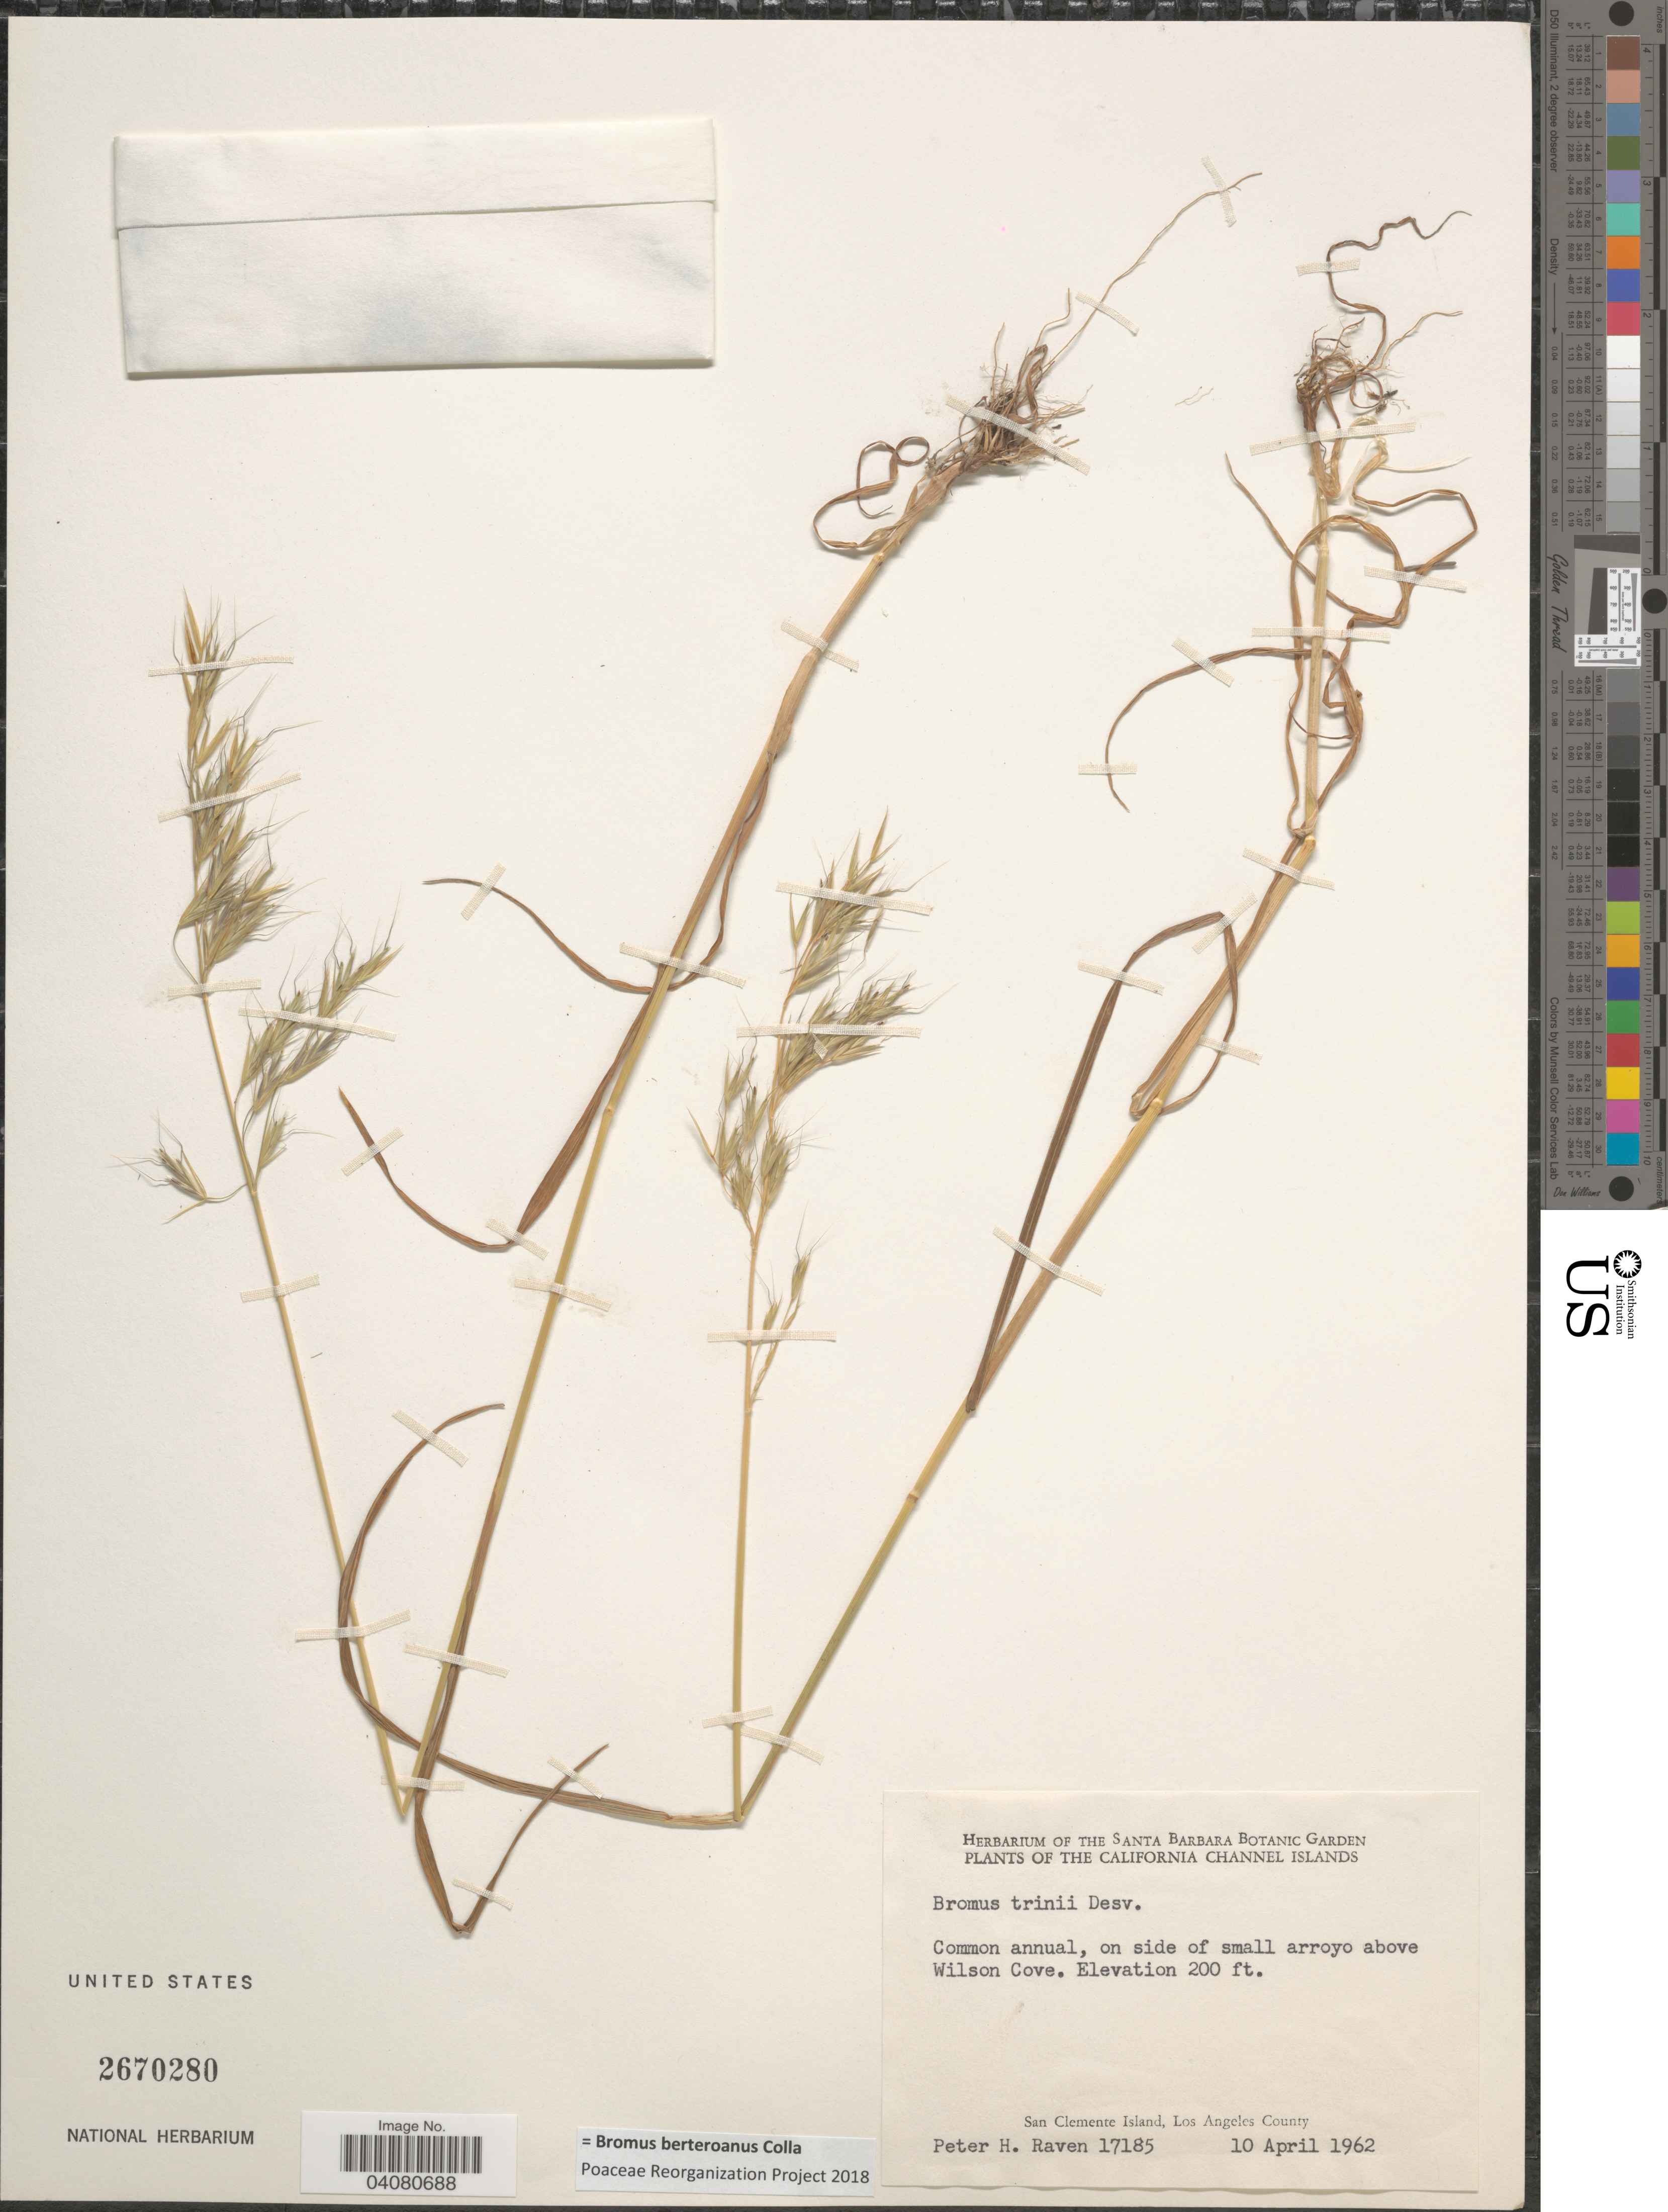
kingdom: Plantae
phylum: Tracheophyta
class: Liliopsida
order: Poales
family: Poaceae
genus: Bromus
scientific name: Bromus berteroanus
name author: Colla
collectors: P. Raven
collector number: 17185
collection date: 1962-04-10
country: United States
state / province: California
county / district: Los Angeles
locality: California Channel Island. Common annual, on side of small arroyo above Wilson Cove. San Clemente Island, Los Angeles County.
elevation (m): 61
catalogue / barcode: US 2670280